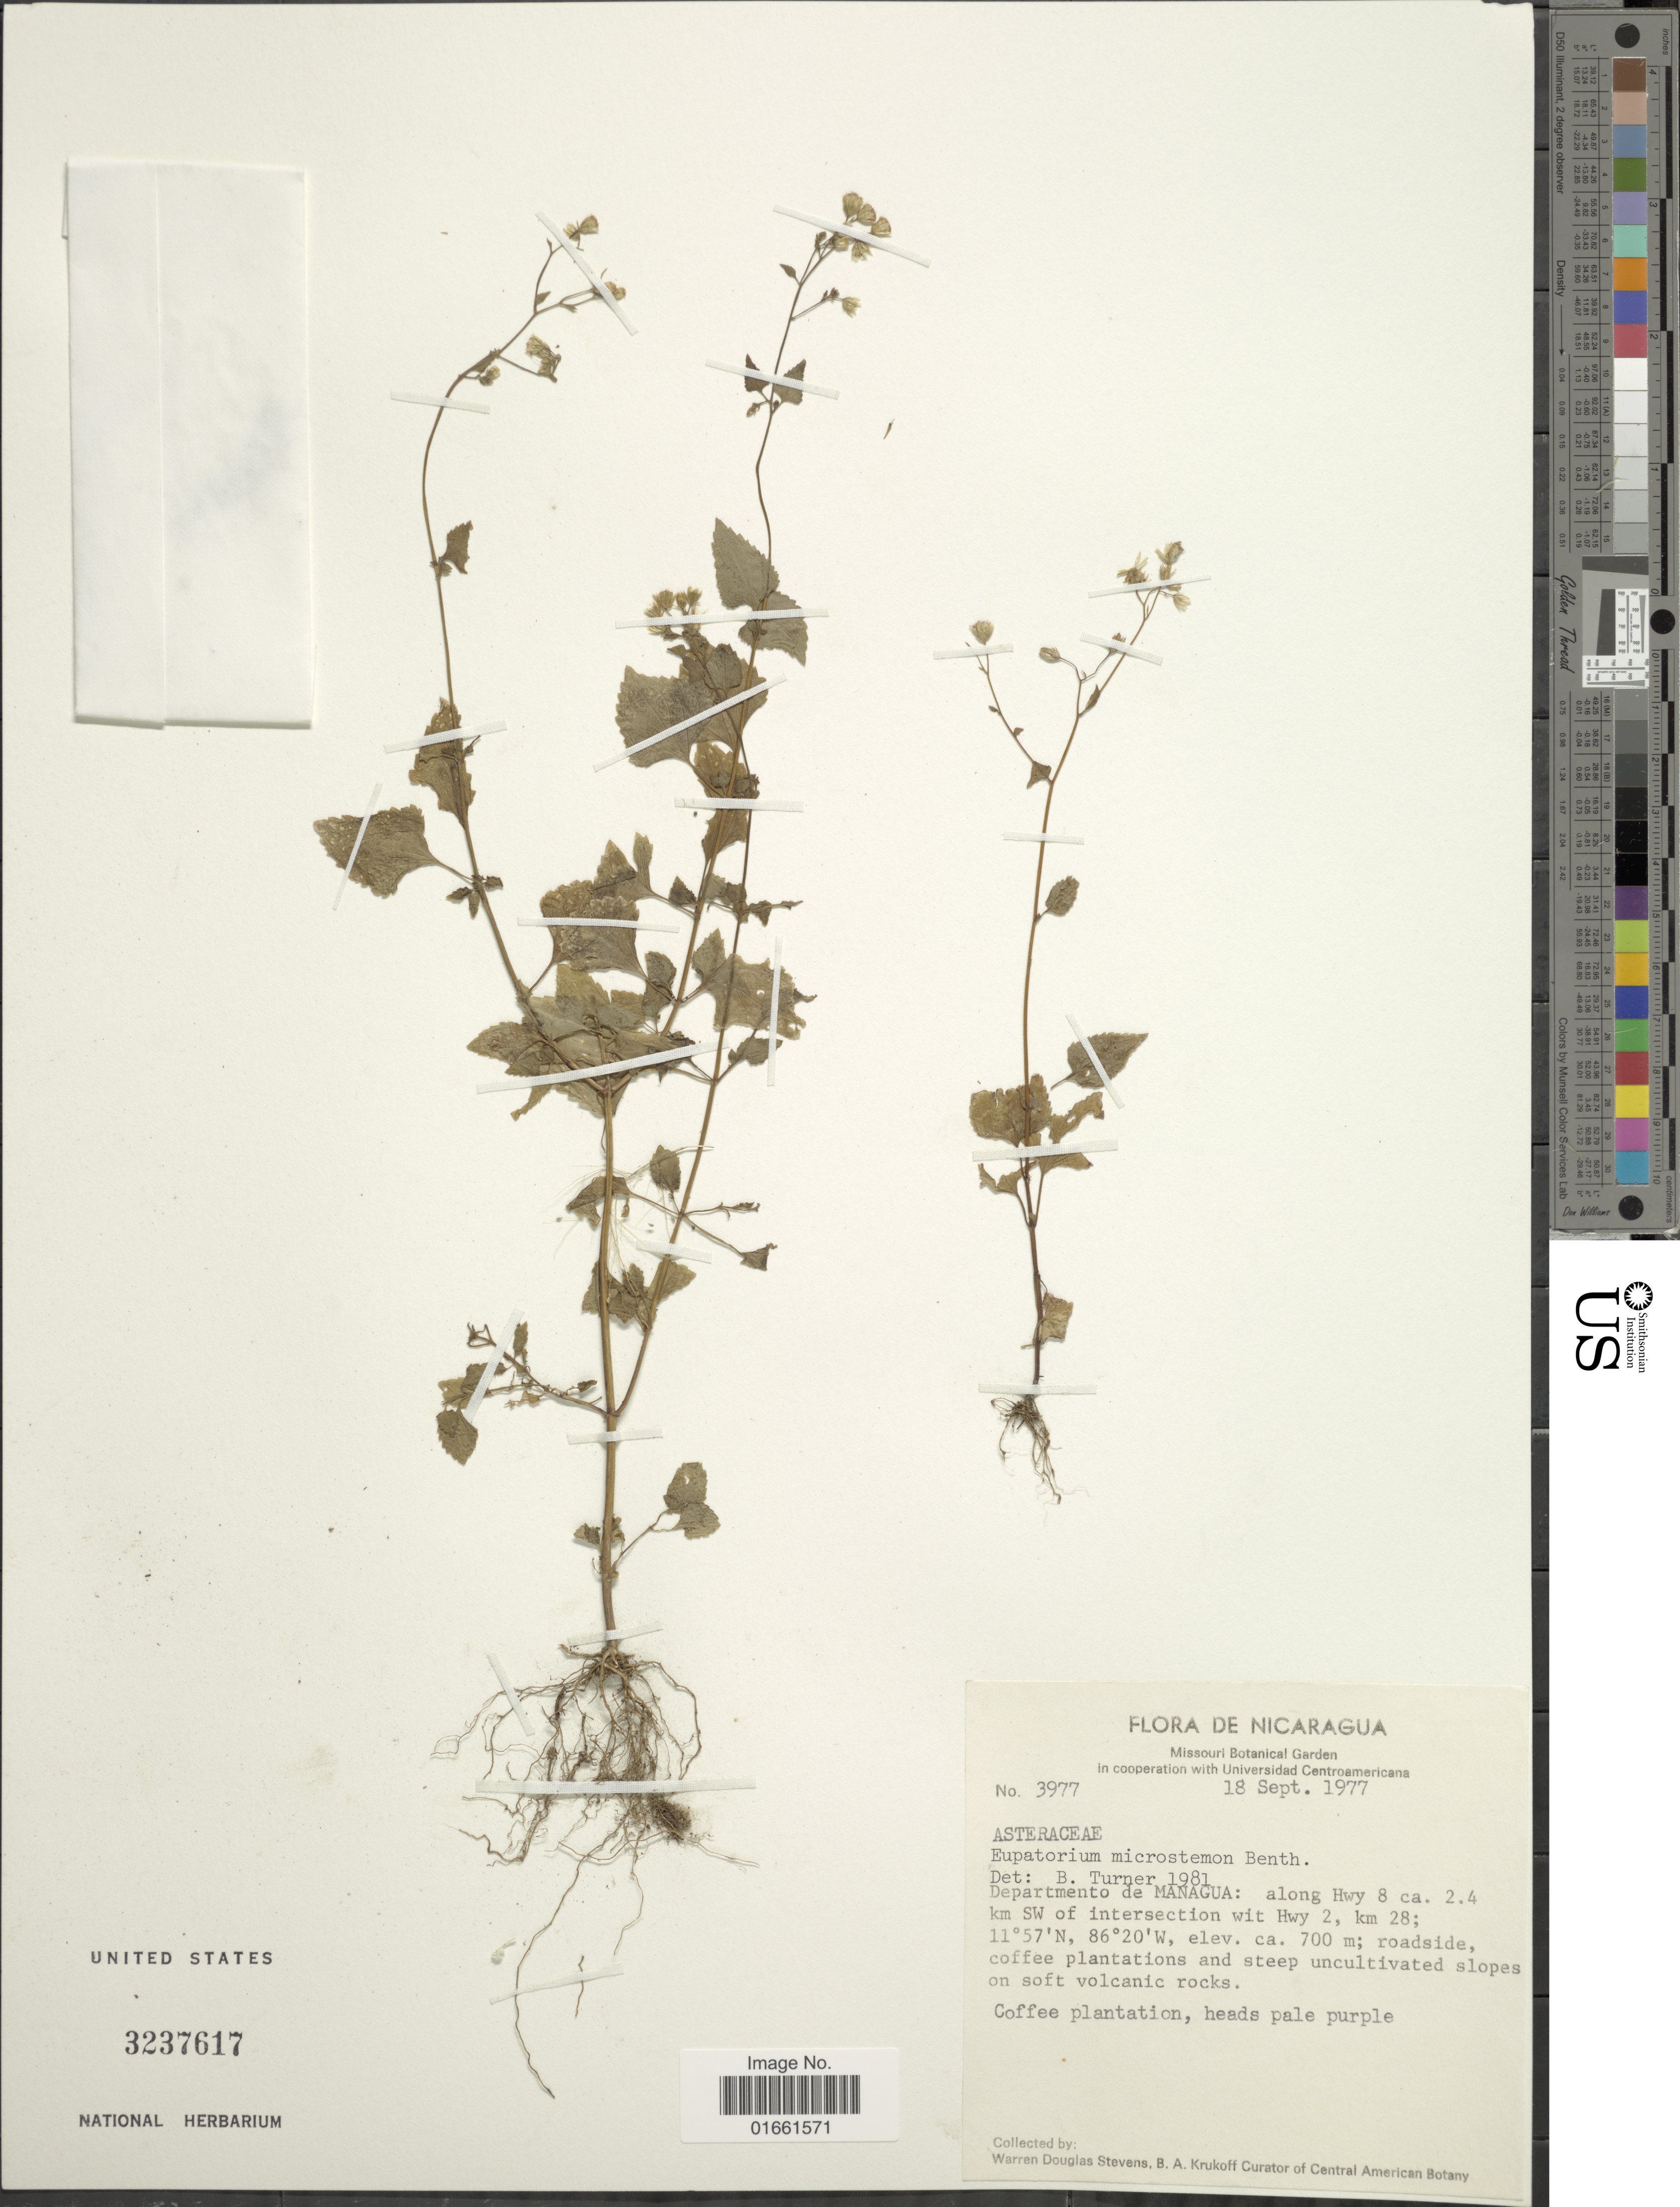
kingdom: Plantae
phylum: Tracheophyta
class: Magnoliopsida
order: Asterales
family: Asteraceae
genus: Fleischmannia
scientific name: Fleischmannia microstemon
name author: (Cass.) R.M. King & H. Rob.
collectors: W. D. Stevens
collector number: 3977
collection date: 1977-09-18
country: Nicaragua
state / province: Managua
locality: Departamento de Managua, along Hwy 8 ca 2.4 km SW of intersection wit Hwy 2, km 28, roadside, coffee plantations and steep uncultivated slopes of soft volcanic rocks.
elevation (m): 700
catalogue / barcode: US 3237617